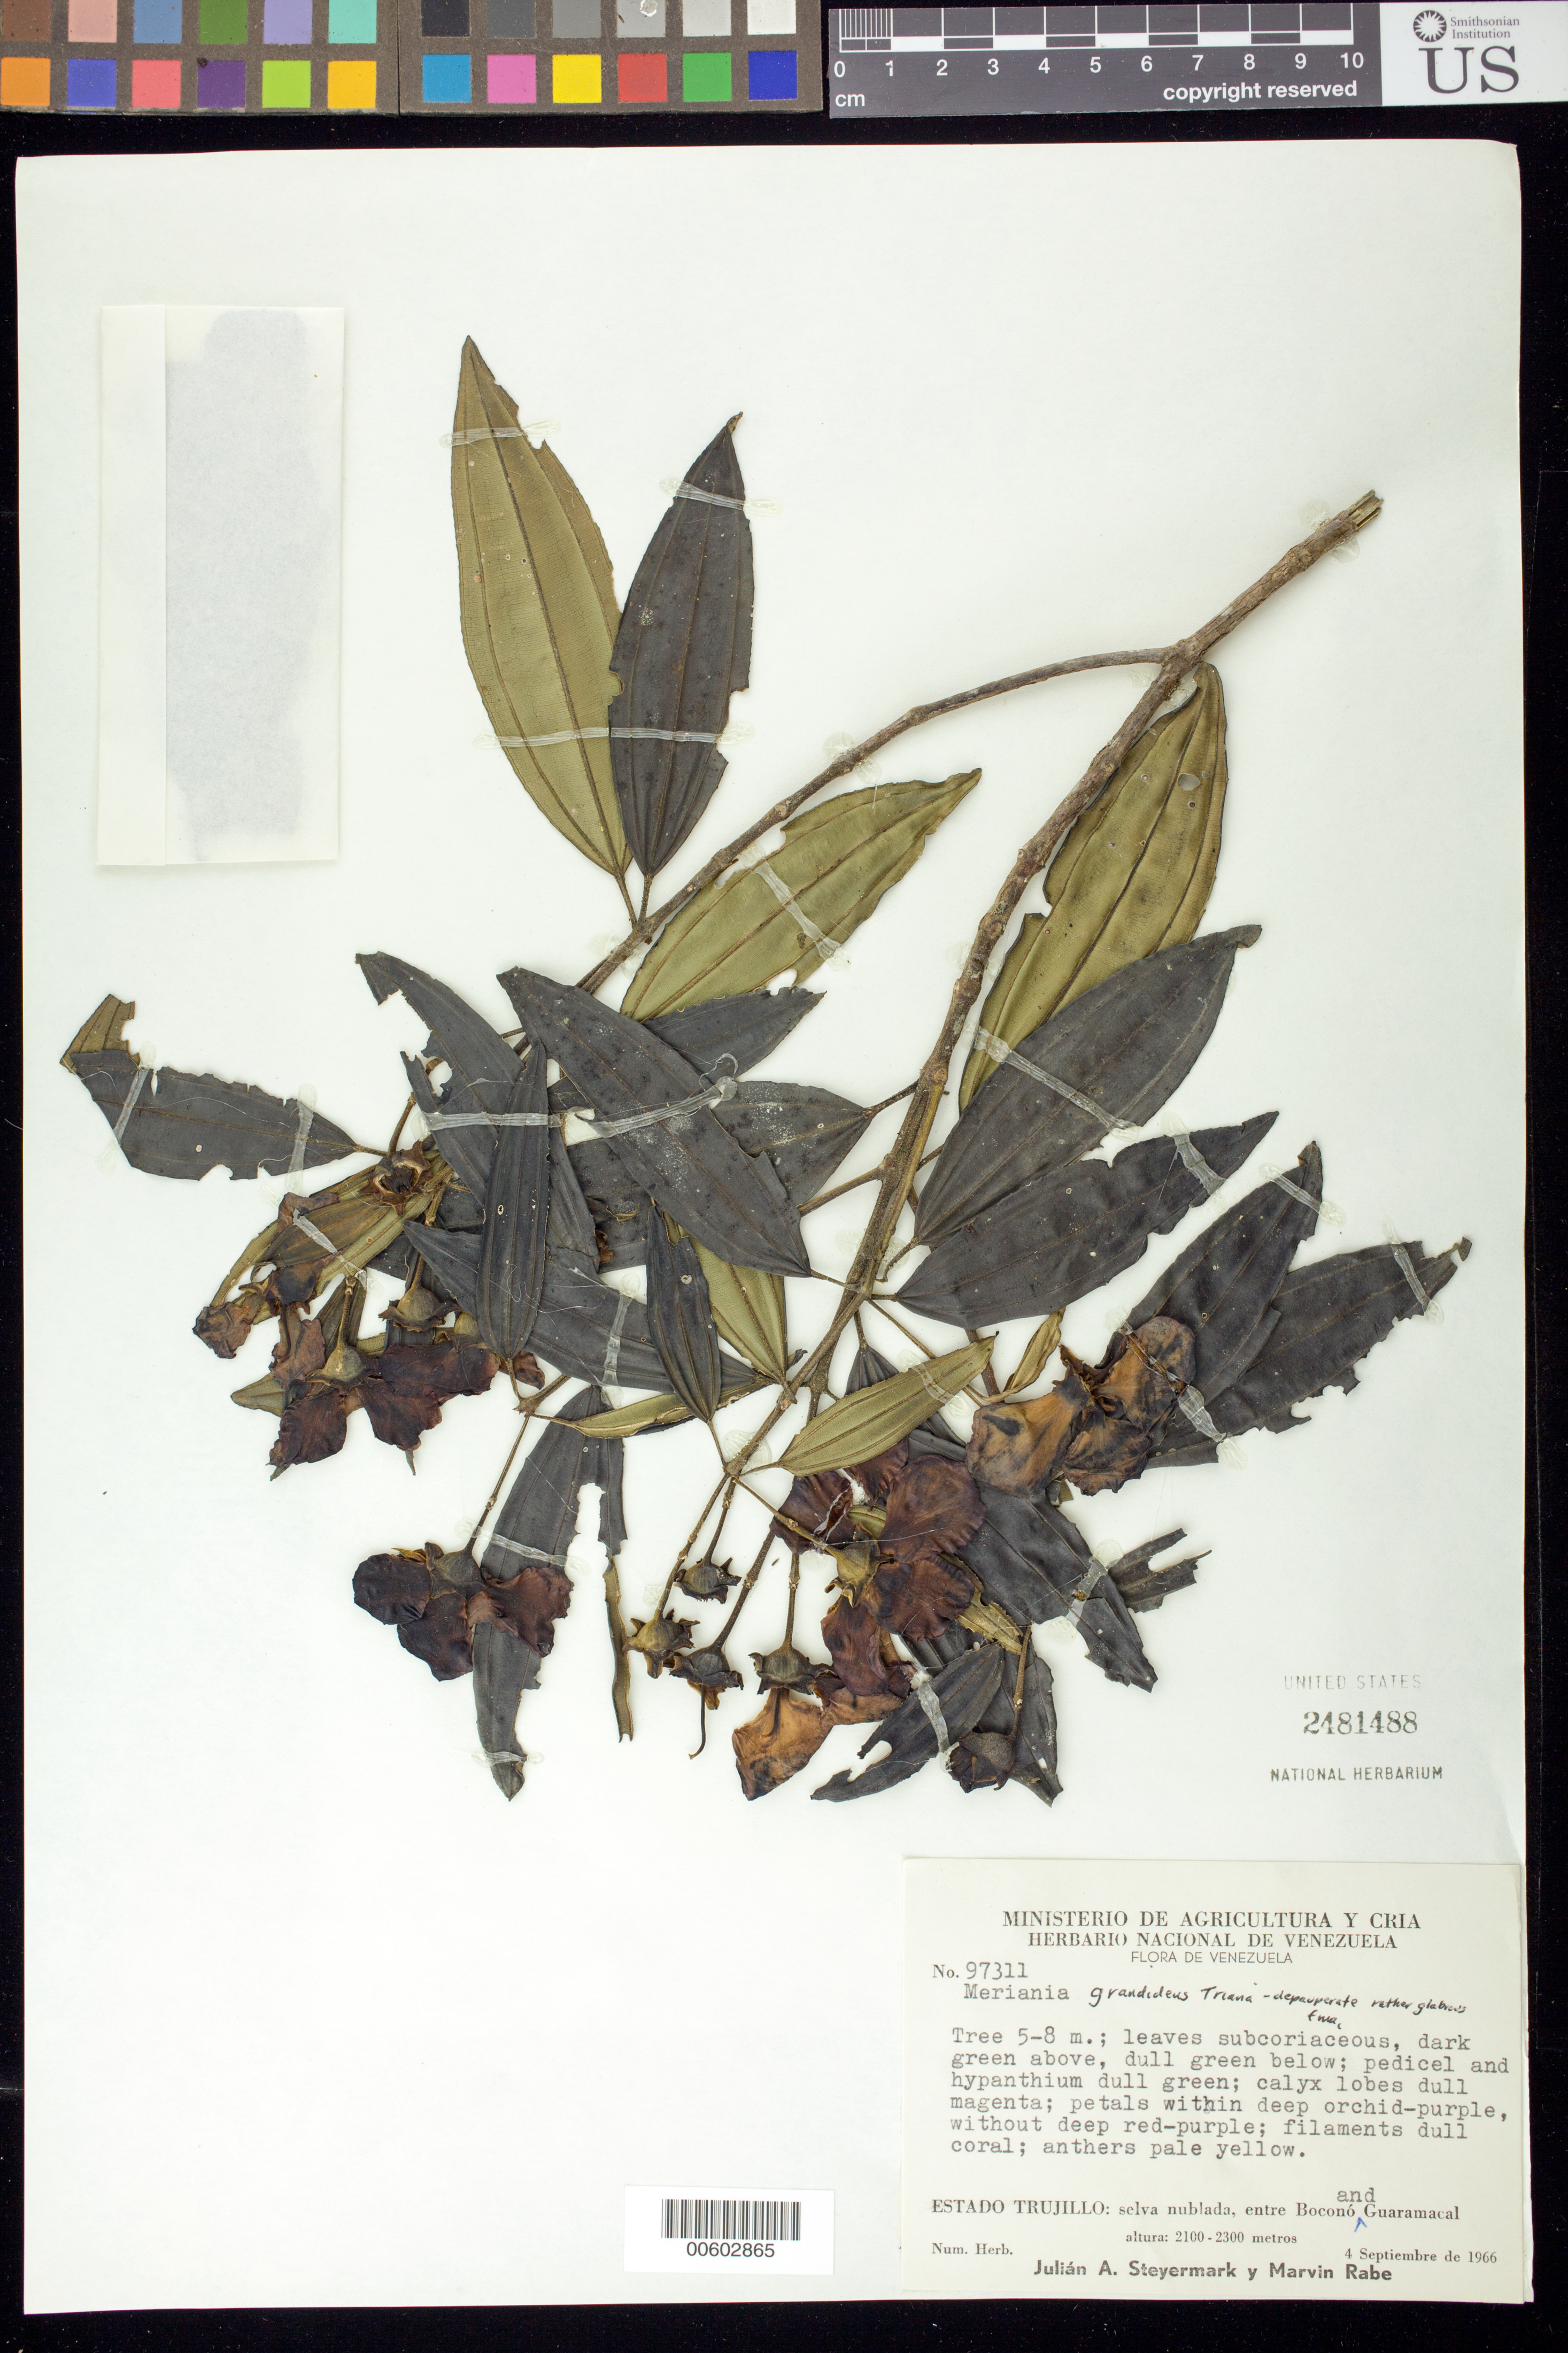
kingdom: Plantae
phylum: Tracheophyta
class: Magnoliopsida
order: Myrtales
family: Melastomataceae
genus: Meriania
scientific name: Meriania grandidens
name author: Triana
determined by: Wurdack, John J., (US), US (UNITED STATES)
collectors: J. Steyermark & M. Rabe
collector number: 97311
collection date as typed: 04 Sep 1966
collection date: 1966-09-04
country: Venezuela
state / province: Trujillo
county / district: Boconó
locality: Entre Boconó y Guaramacal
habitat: Selvas nubladas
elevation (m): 2100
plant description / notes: US, VEN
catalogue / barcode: US 2481488